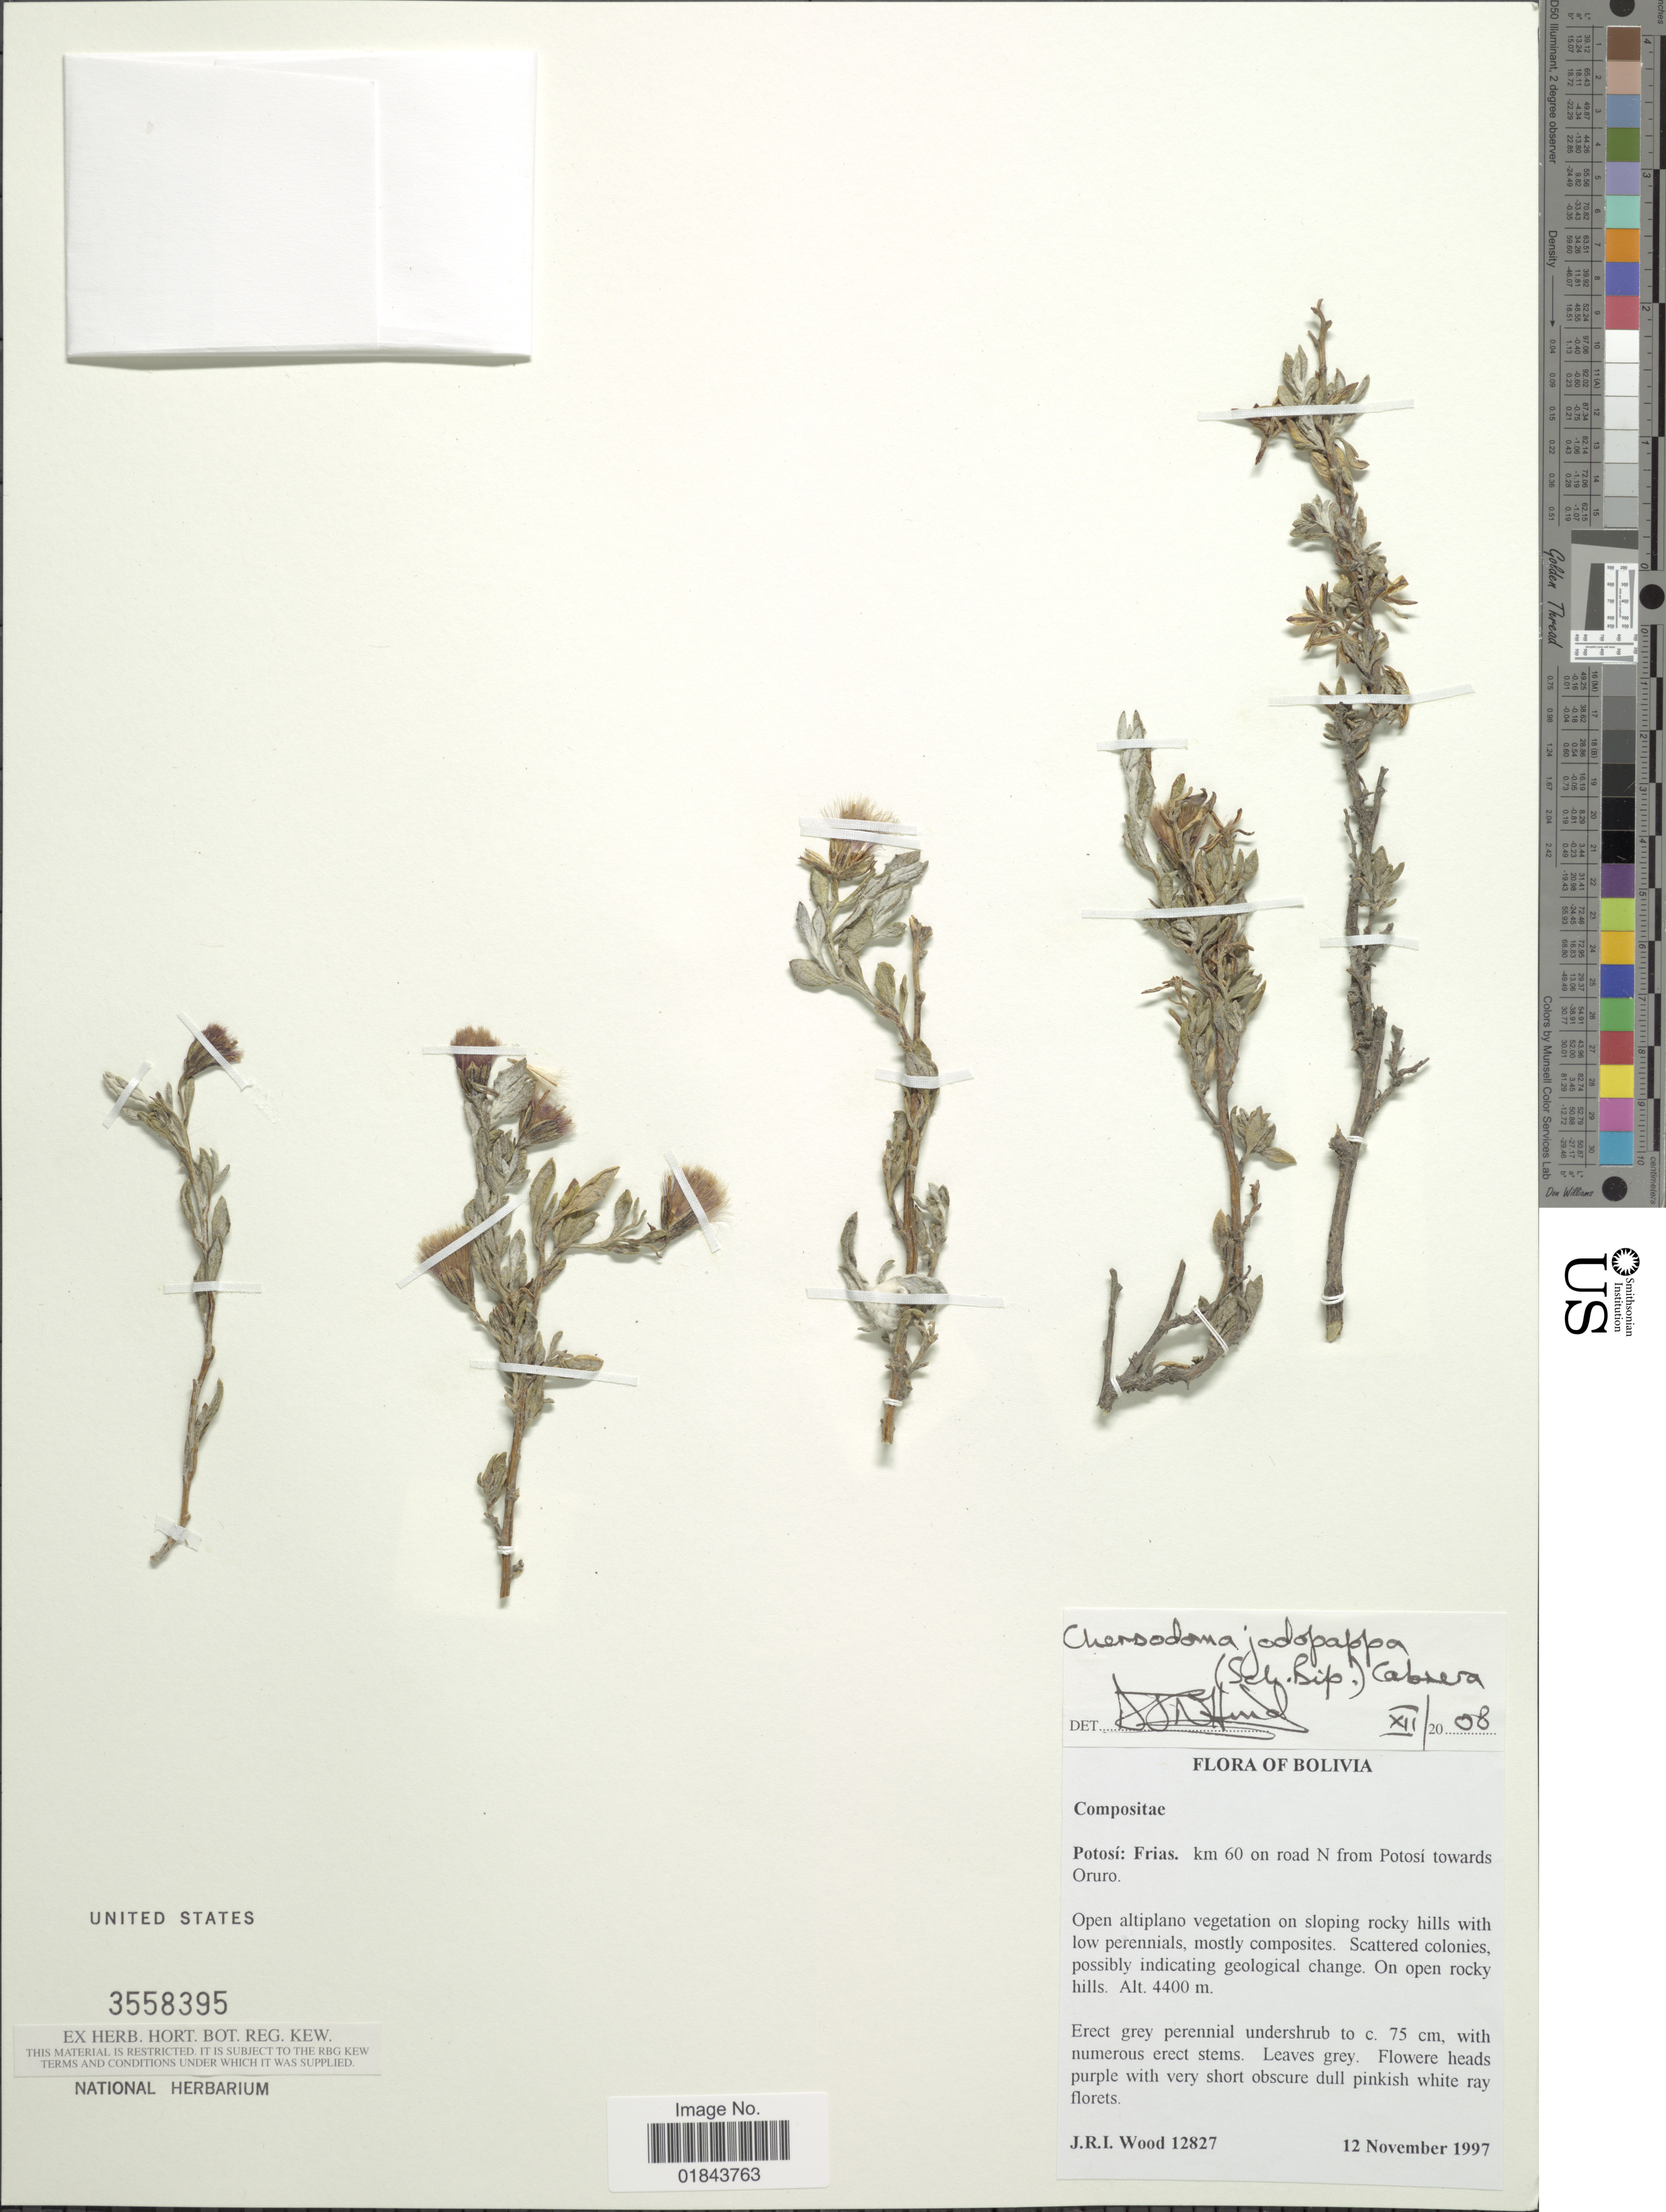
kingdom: Plantae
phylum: Tracheophyta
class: Magnoliopsida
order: Asterales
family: Asteraceae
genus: Chersodoma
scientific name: Chersodoma jodopappa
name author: (Sch. Bip.) Cabrera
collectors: J. R. I. Wood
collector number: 12827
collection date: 1997-11-12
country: Bolivia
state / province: Potosi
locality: Potosí: Frias. km 60 on road N from Potosi towards Oruro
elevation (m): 4400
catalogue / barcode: US 3558395